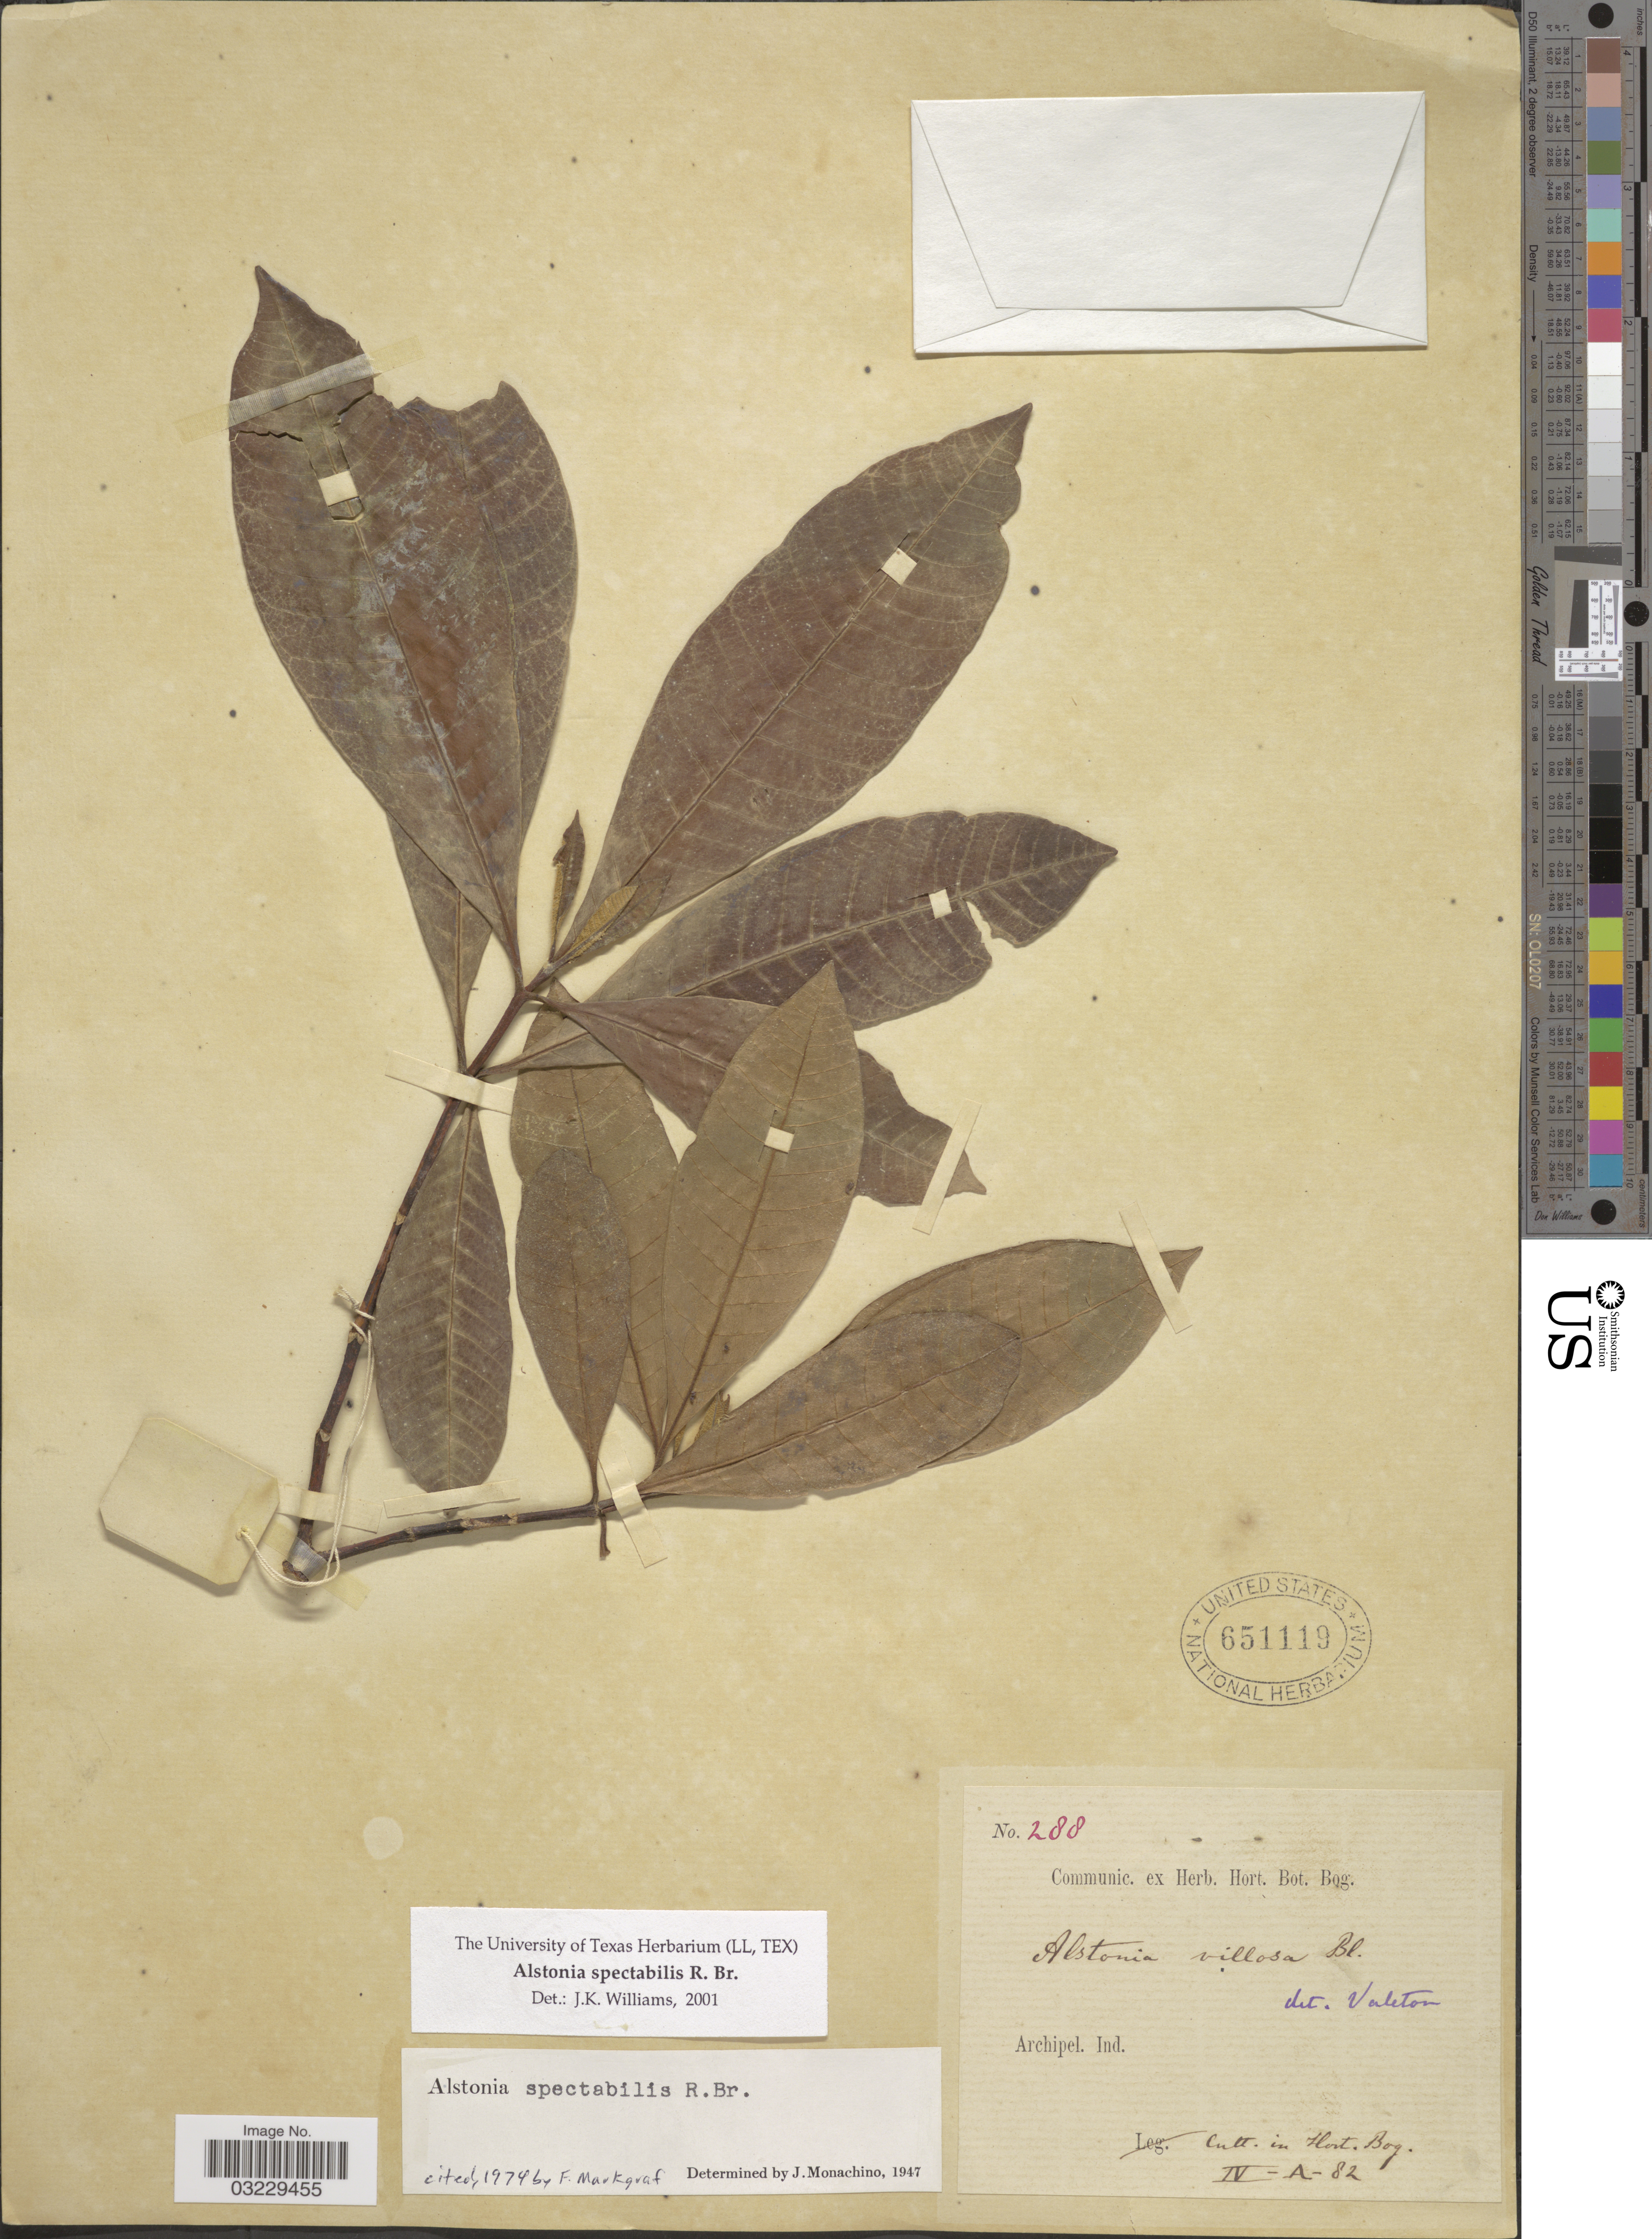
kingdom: Plantae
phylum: Tracheophyta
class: Magnoliopsida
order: Gentianales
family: Apocynaceae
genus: Alstonia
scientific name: Alstonia spectabilis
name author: R. Br.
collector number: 288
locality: Cult. in Hort. Bog. IV-A-82. Archipel. Ind. [unsure placement]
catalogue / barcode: US 651119